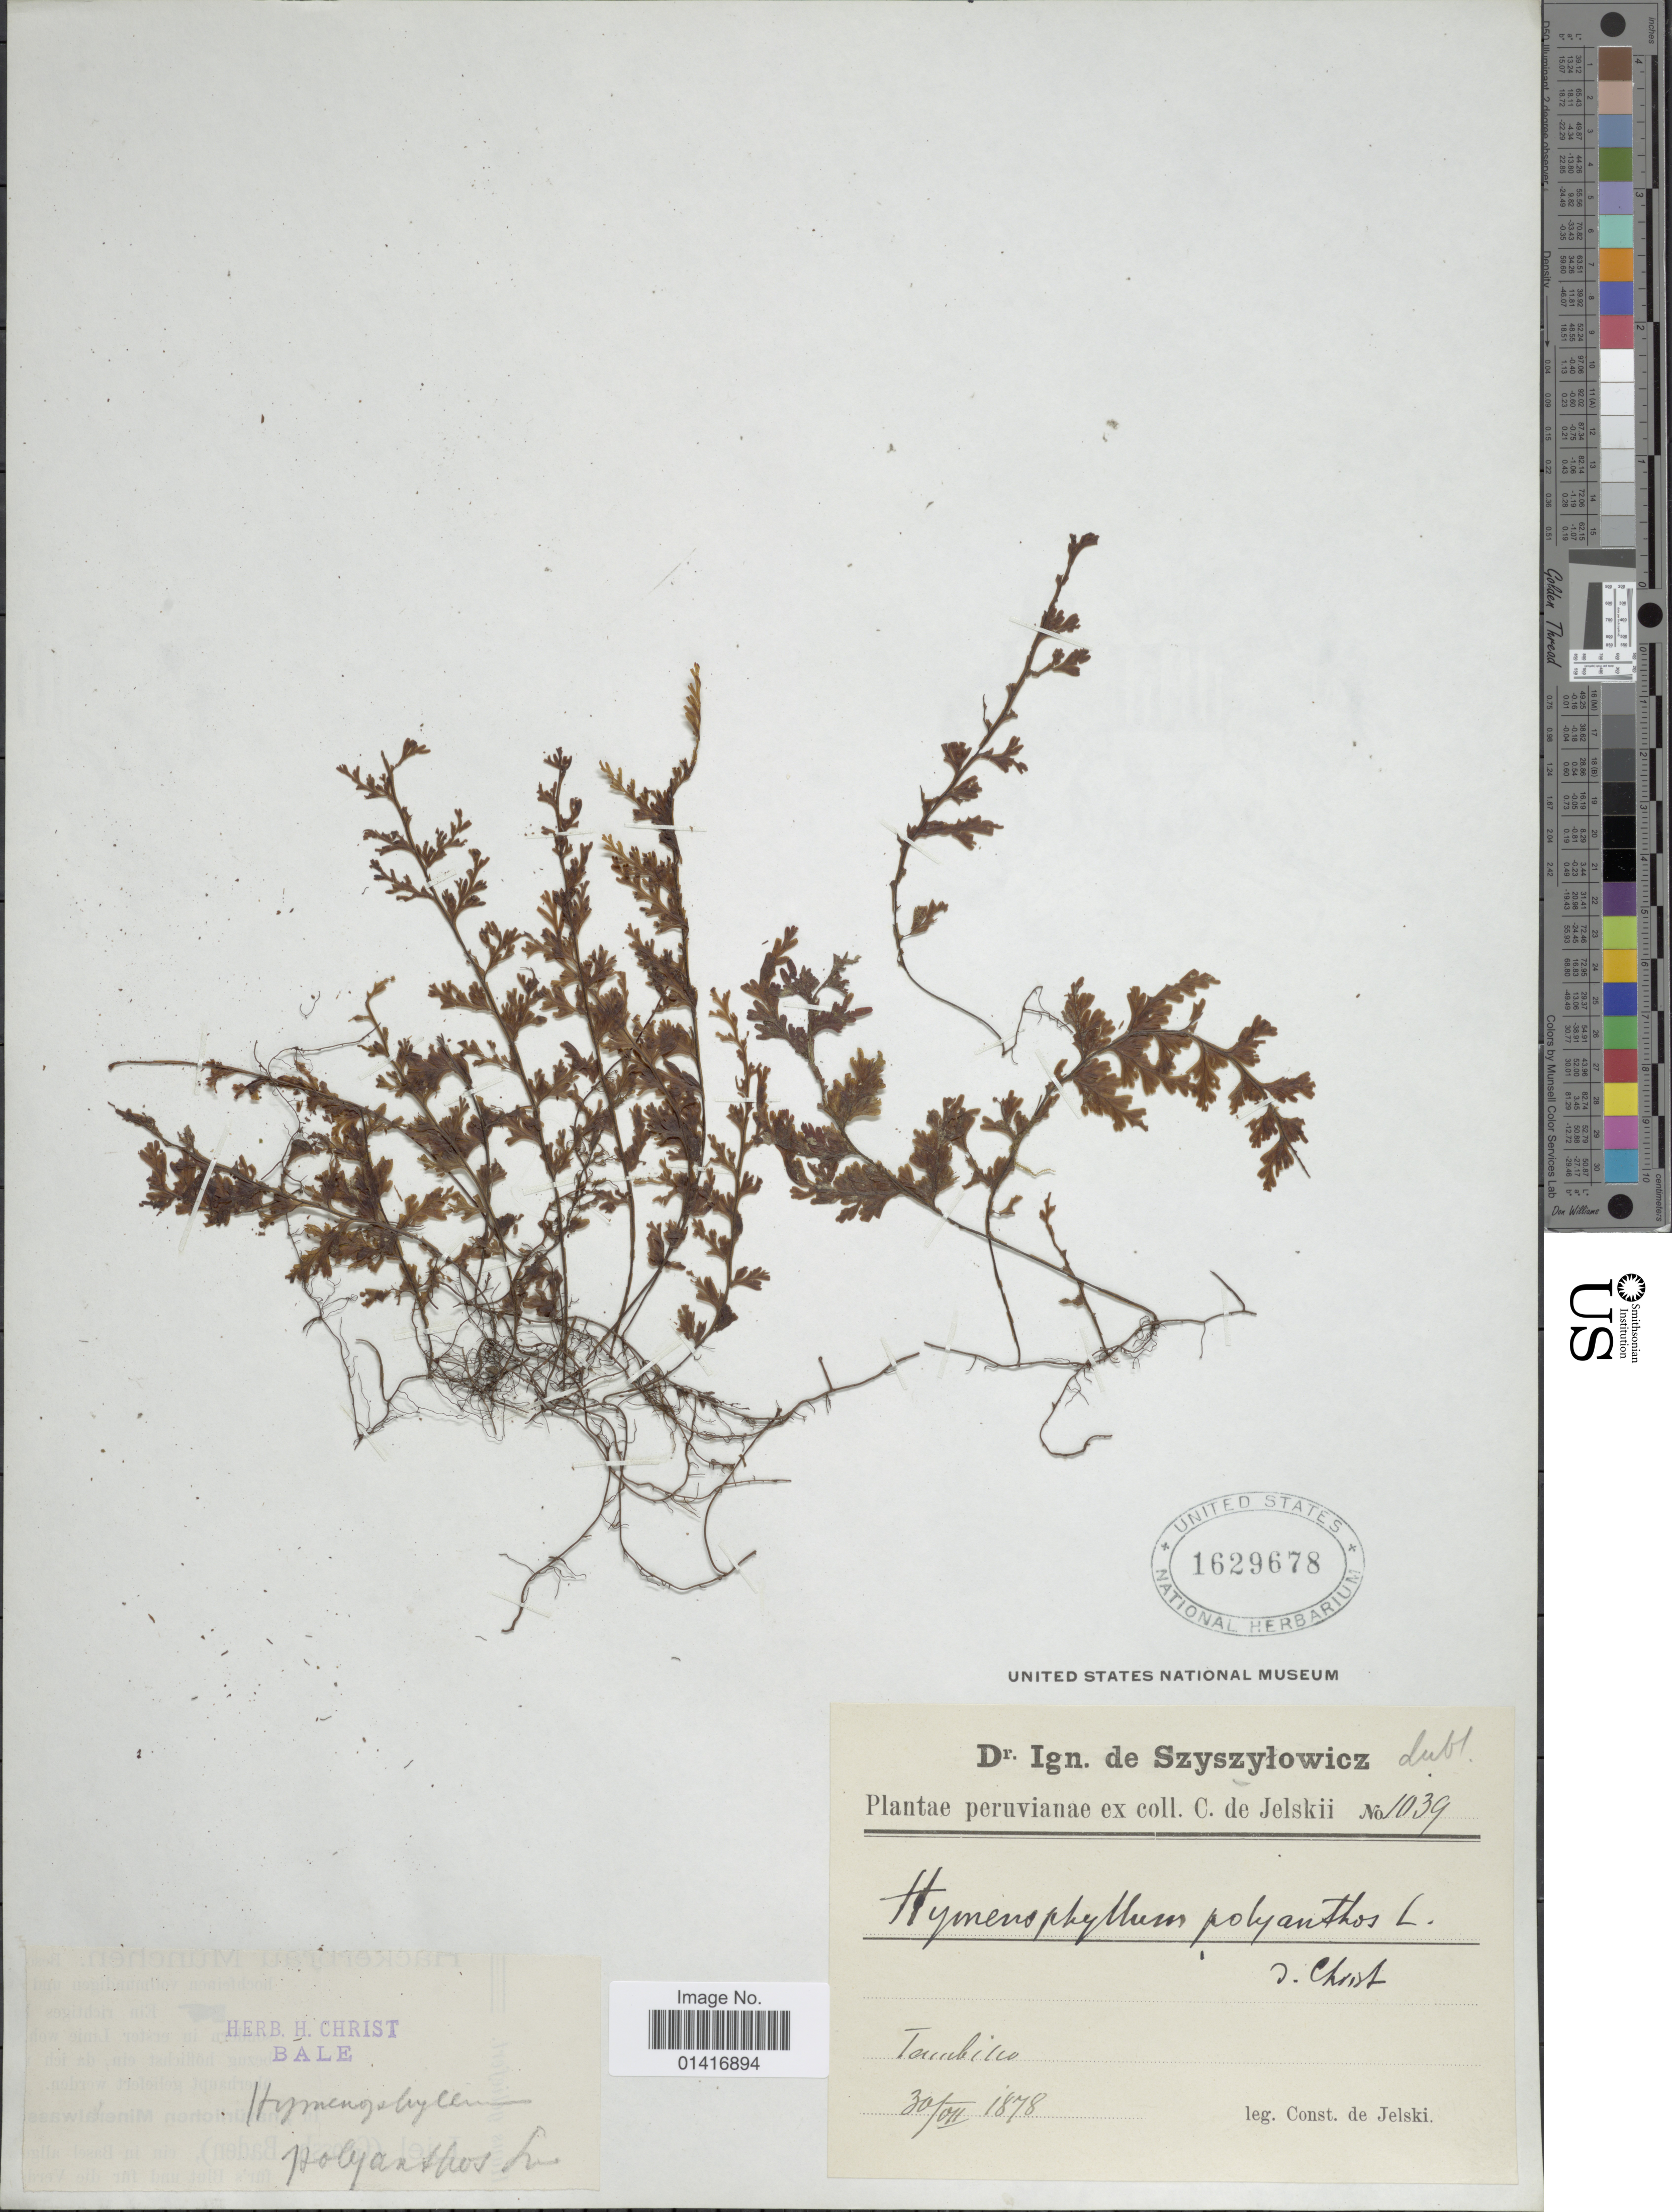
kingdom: Plantae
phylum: Tracheophyta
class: Polypodiopsida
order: Hymenophyllales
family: Hymenophyllaceae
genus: Hymenophyllum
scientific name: Hymenophyllum polyanthos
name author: (Sw.) Sw.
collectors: C. de Jelski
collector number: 1039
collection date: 1878-11-30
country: Peru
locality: Tambillo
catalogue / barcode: US 1629678